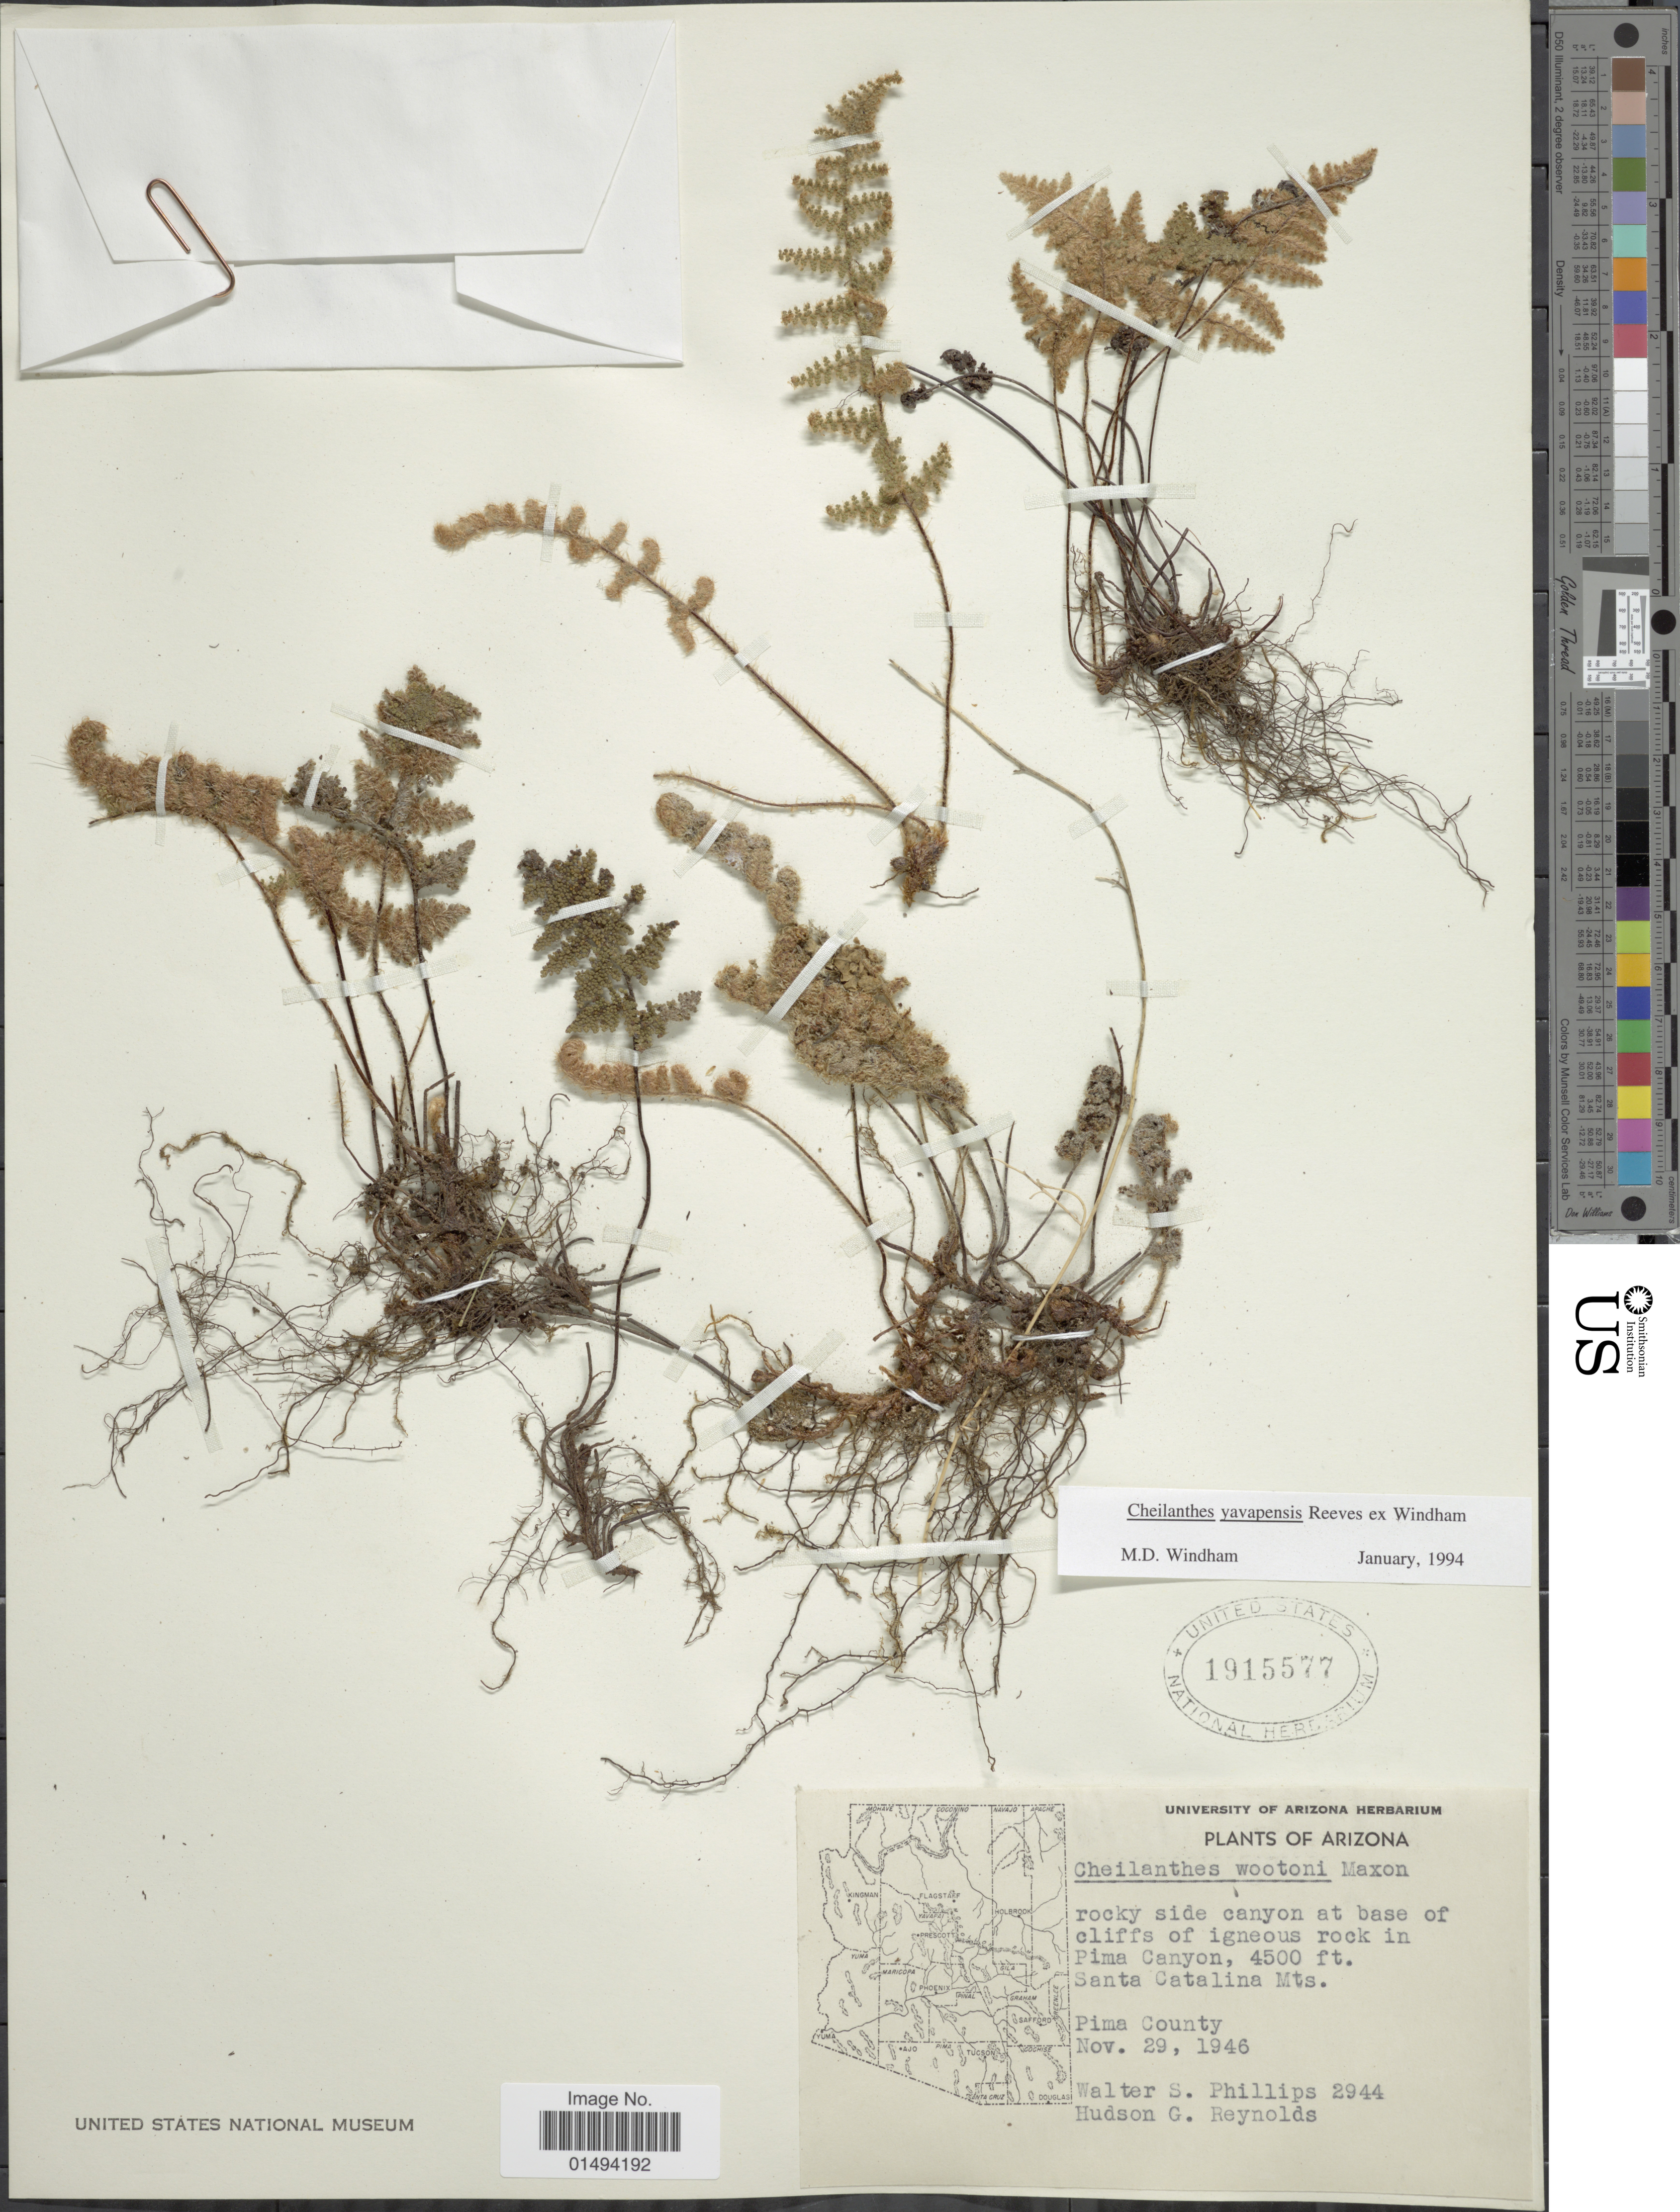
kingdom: Plantae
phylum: Tracheophyta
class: Polypodiopsida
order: Polypodiales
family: Pteridaceae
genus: Myriopteris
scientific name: Myriopteris yavapensis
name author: (T. Reeves ex Windham) Grusz & Windham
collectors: W. S. Phillips & H. Reynolds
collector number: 2944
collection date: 1946-11-29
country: United States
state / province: Arizona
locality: Arizona, Santa Catalina Mts. Pima County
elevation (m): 1372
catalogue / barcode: US 1915577